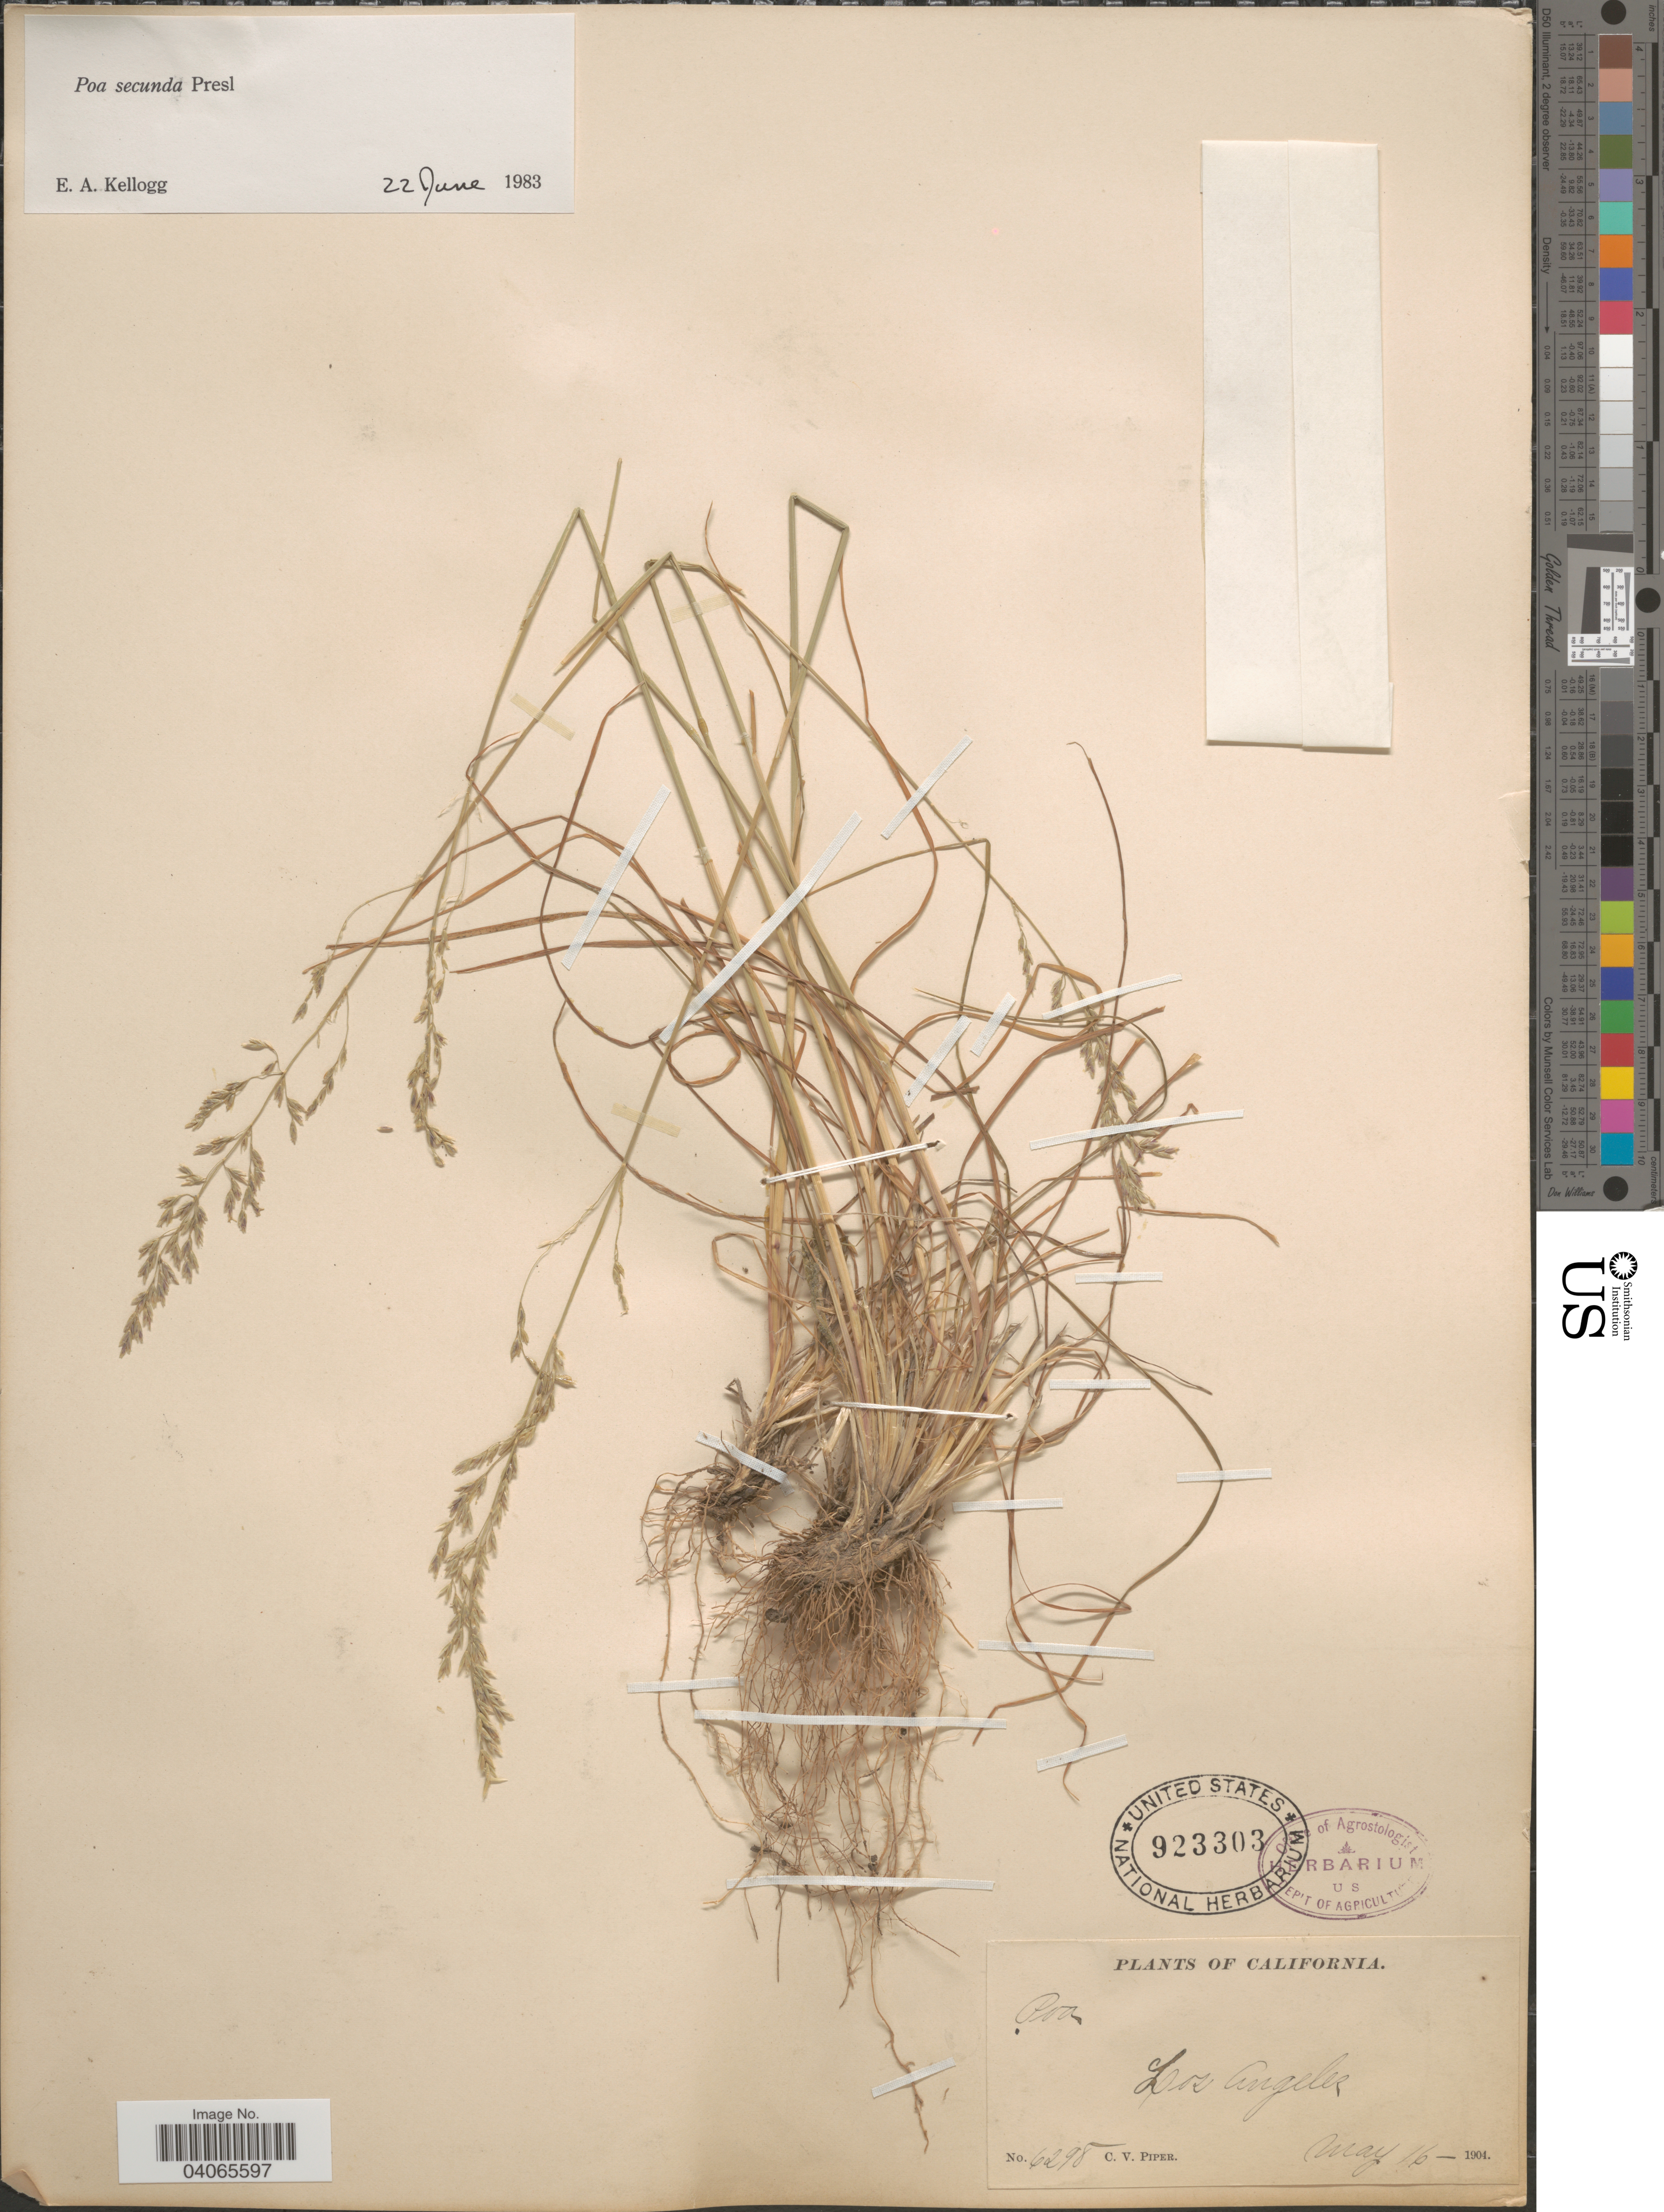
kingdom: Plantae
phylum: Tracheophyta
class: Liliopsida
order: Poales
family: Poaceae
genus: Poa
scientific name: Poa secunda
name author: J. Presl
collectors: C. V. Piper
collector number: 6298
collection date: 1904-05-16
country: United States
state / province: California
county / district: Los Angeles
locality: Los Angeles.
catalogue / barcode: US 923303